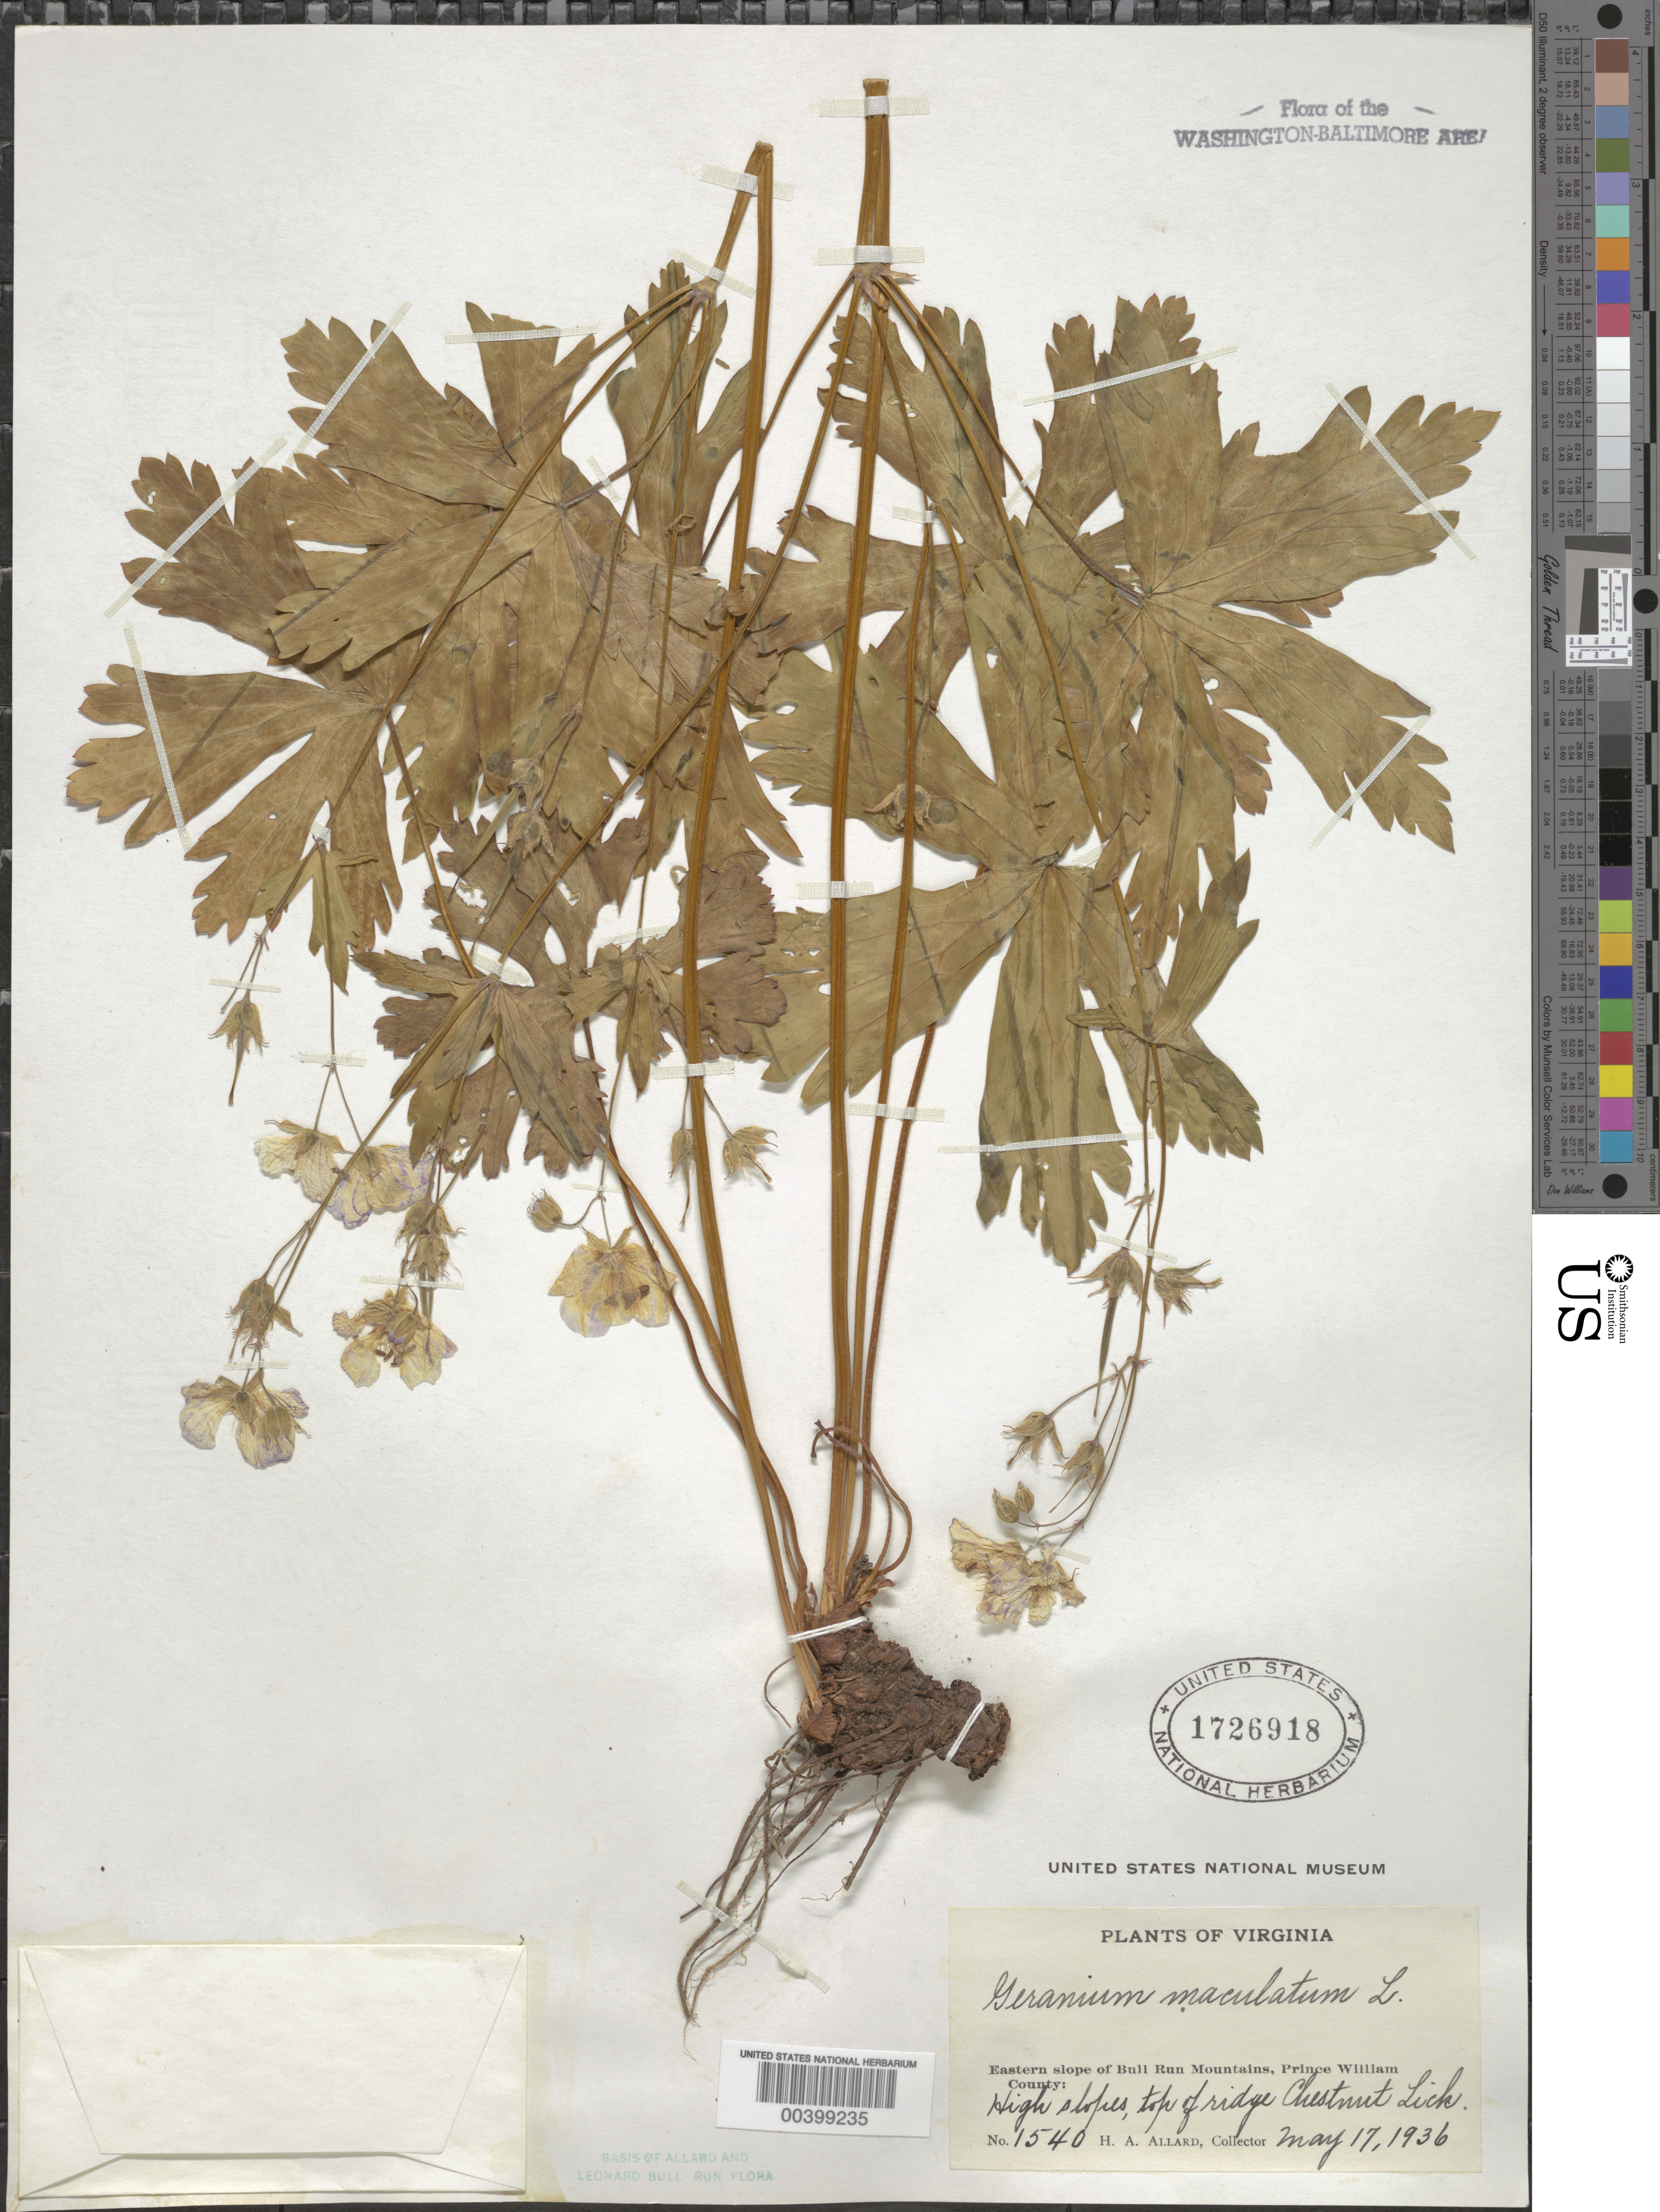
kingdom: Plantae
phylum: Tracheophyta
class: Magnoliopsida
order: Geraniales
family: Geraniaceae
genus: Geranium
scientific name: Geranium maculatum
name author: L.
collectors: H. A. Allard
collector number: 1540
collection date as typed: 17 May 1936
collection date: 1936-05-17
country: United States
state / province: Virginia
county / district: Prince William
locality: Chestnut Lick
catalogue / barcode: US 1726918